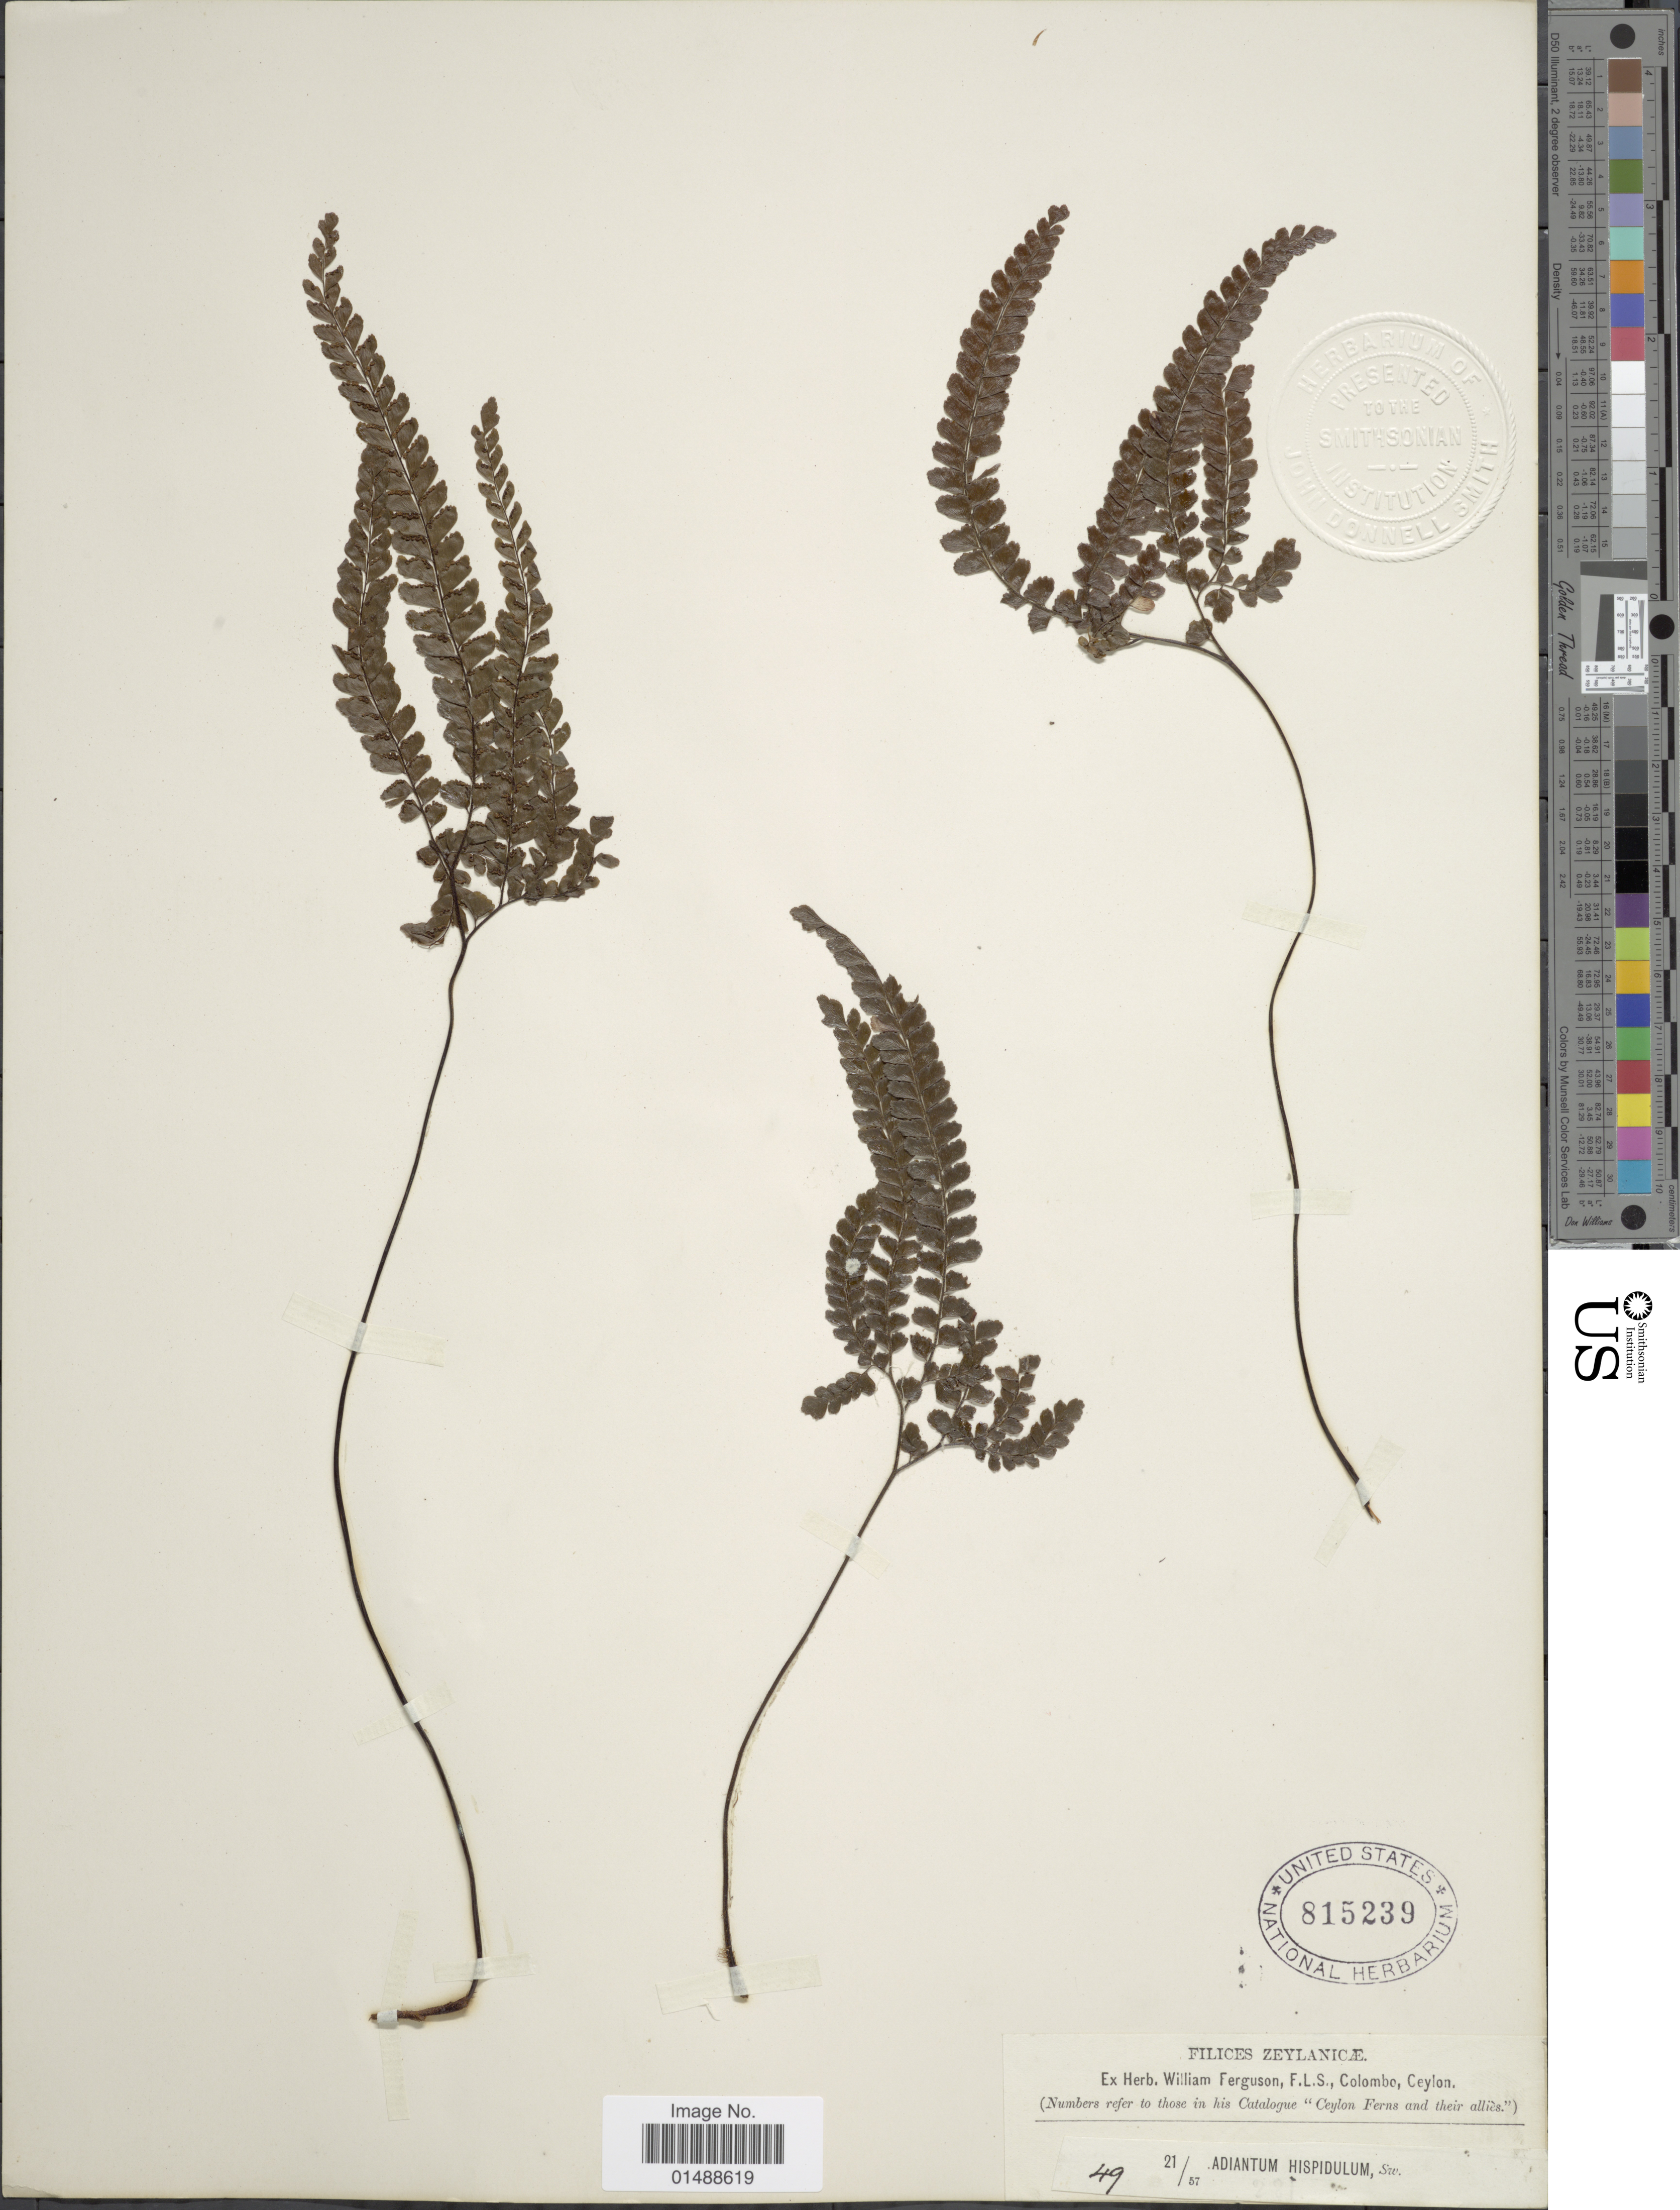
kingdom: Plantae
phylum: Tracheophyta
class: Polypodiopsida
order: Polypodiales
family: Pteridaceae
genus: Adiantum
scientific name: Adiantum hispidulum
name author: Sw.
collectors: ex herb. W. Ferguson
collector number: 49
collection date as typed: Transcribed d/m/y: 21//57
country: Sri Lanka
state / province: Western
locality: Zeylanciae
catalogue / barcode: US 815239